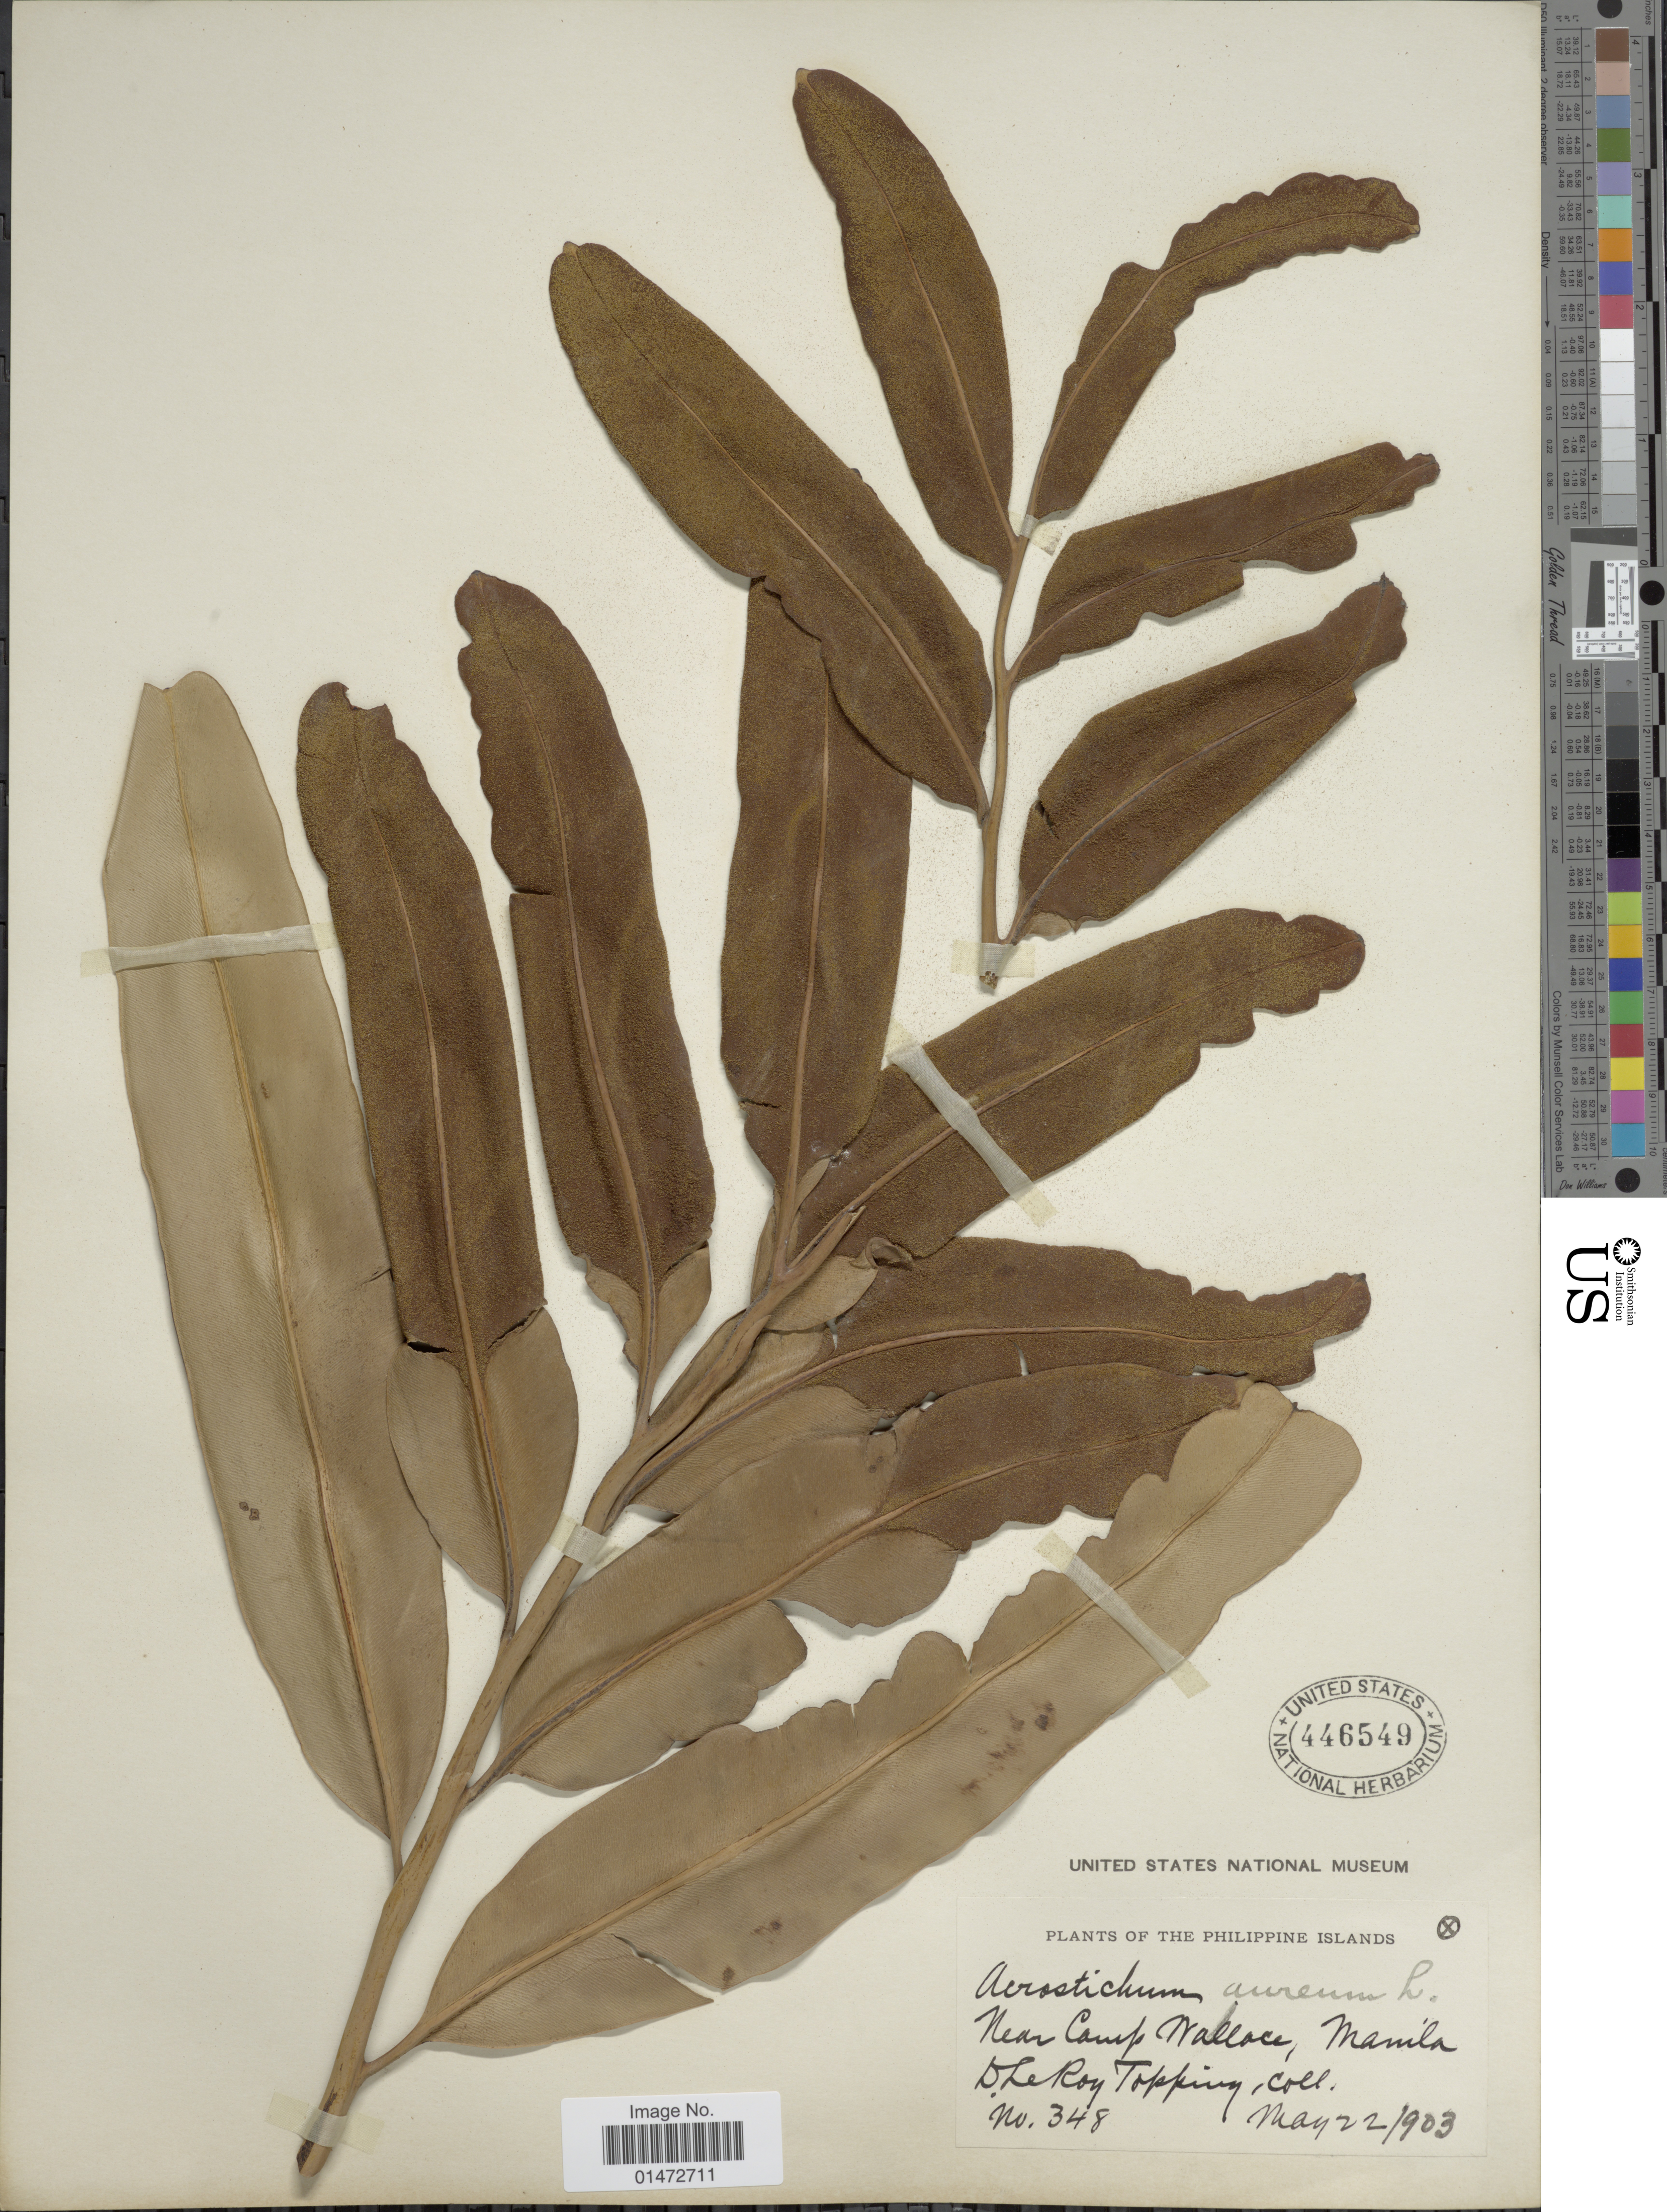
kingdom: Plantae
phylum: Tracheophyta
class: Polypodiopsida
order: Polypodiales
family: Pteridaceae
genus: Acrostichum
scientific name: Acrostichum aureum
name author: L.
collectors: D. L. Topping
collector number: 348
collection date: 1903-05-22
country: Philippines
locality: Near Camp Wallace, Manila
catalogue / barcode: US 446549